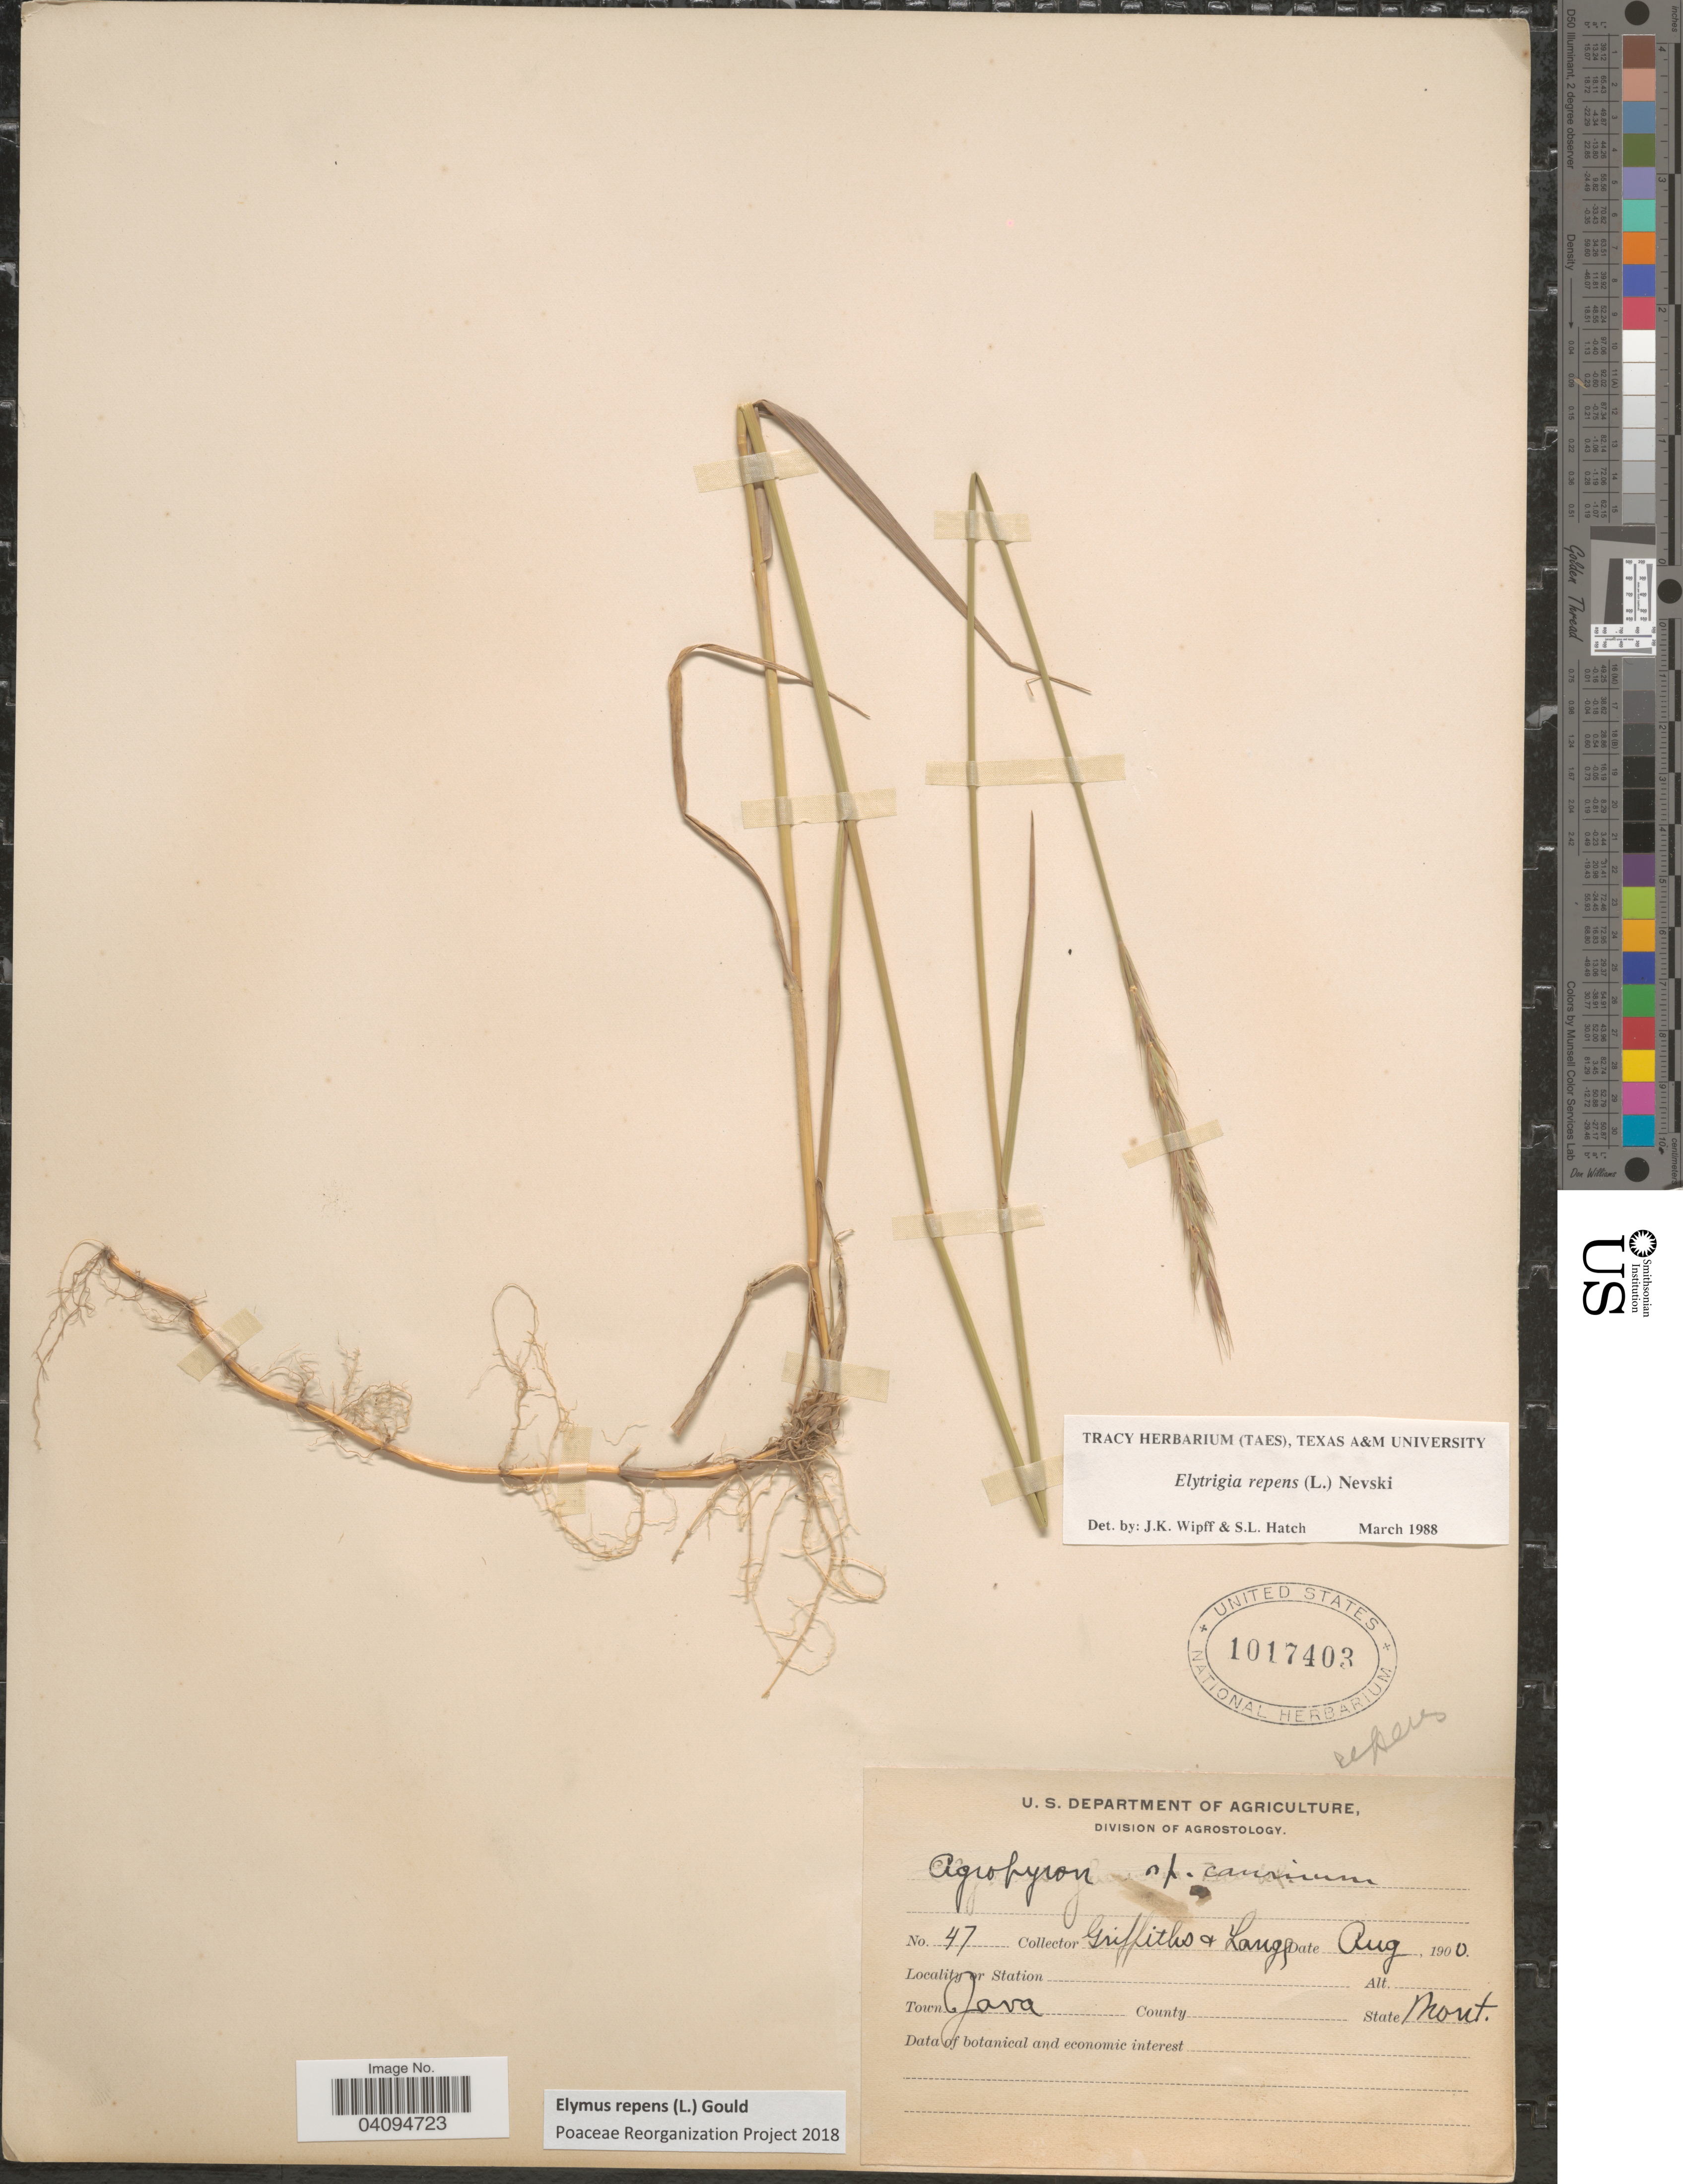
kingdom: Plantae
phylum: Tracheophyta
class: Liliopsida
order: Poales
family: Poaceae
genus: Elymus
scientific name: Elymus repens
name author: (L.) Gould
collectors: -- Griffiths & -- Lange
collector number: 47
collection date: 1900-08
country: United States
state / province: Montana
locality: Town Java.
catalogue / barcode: US 1017403